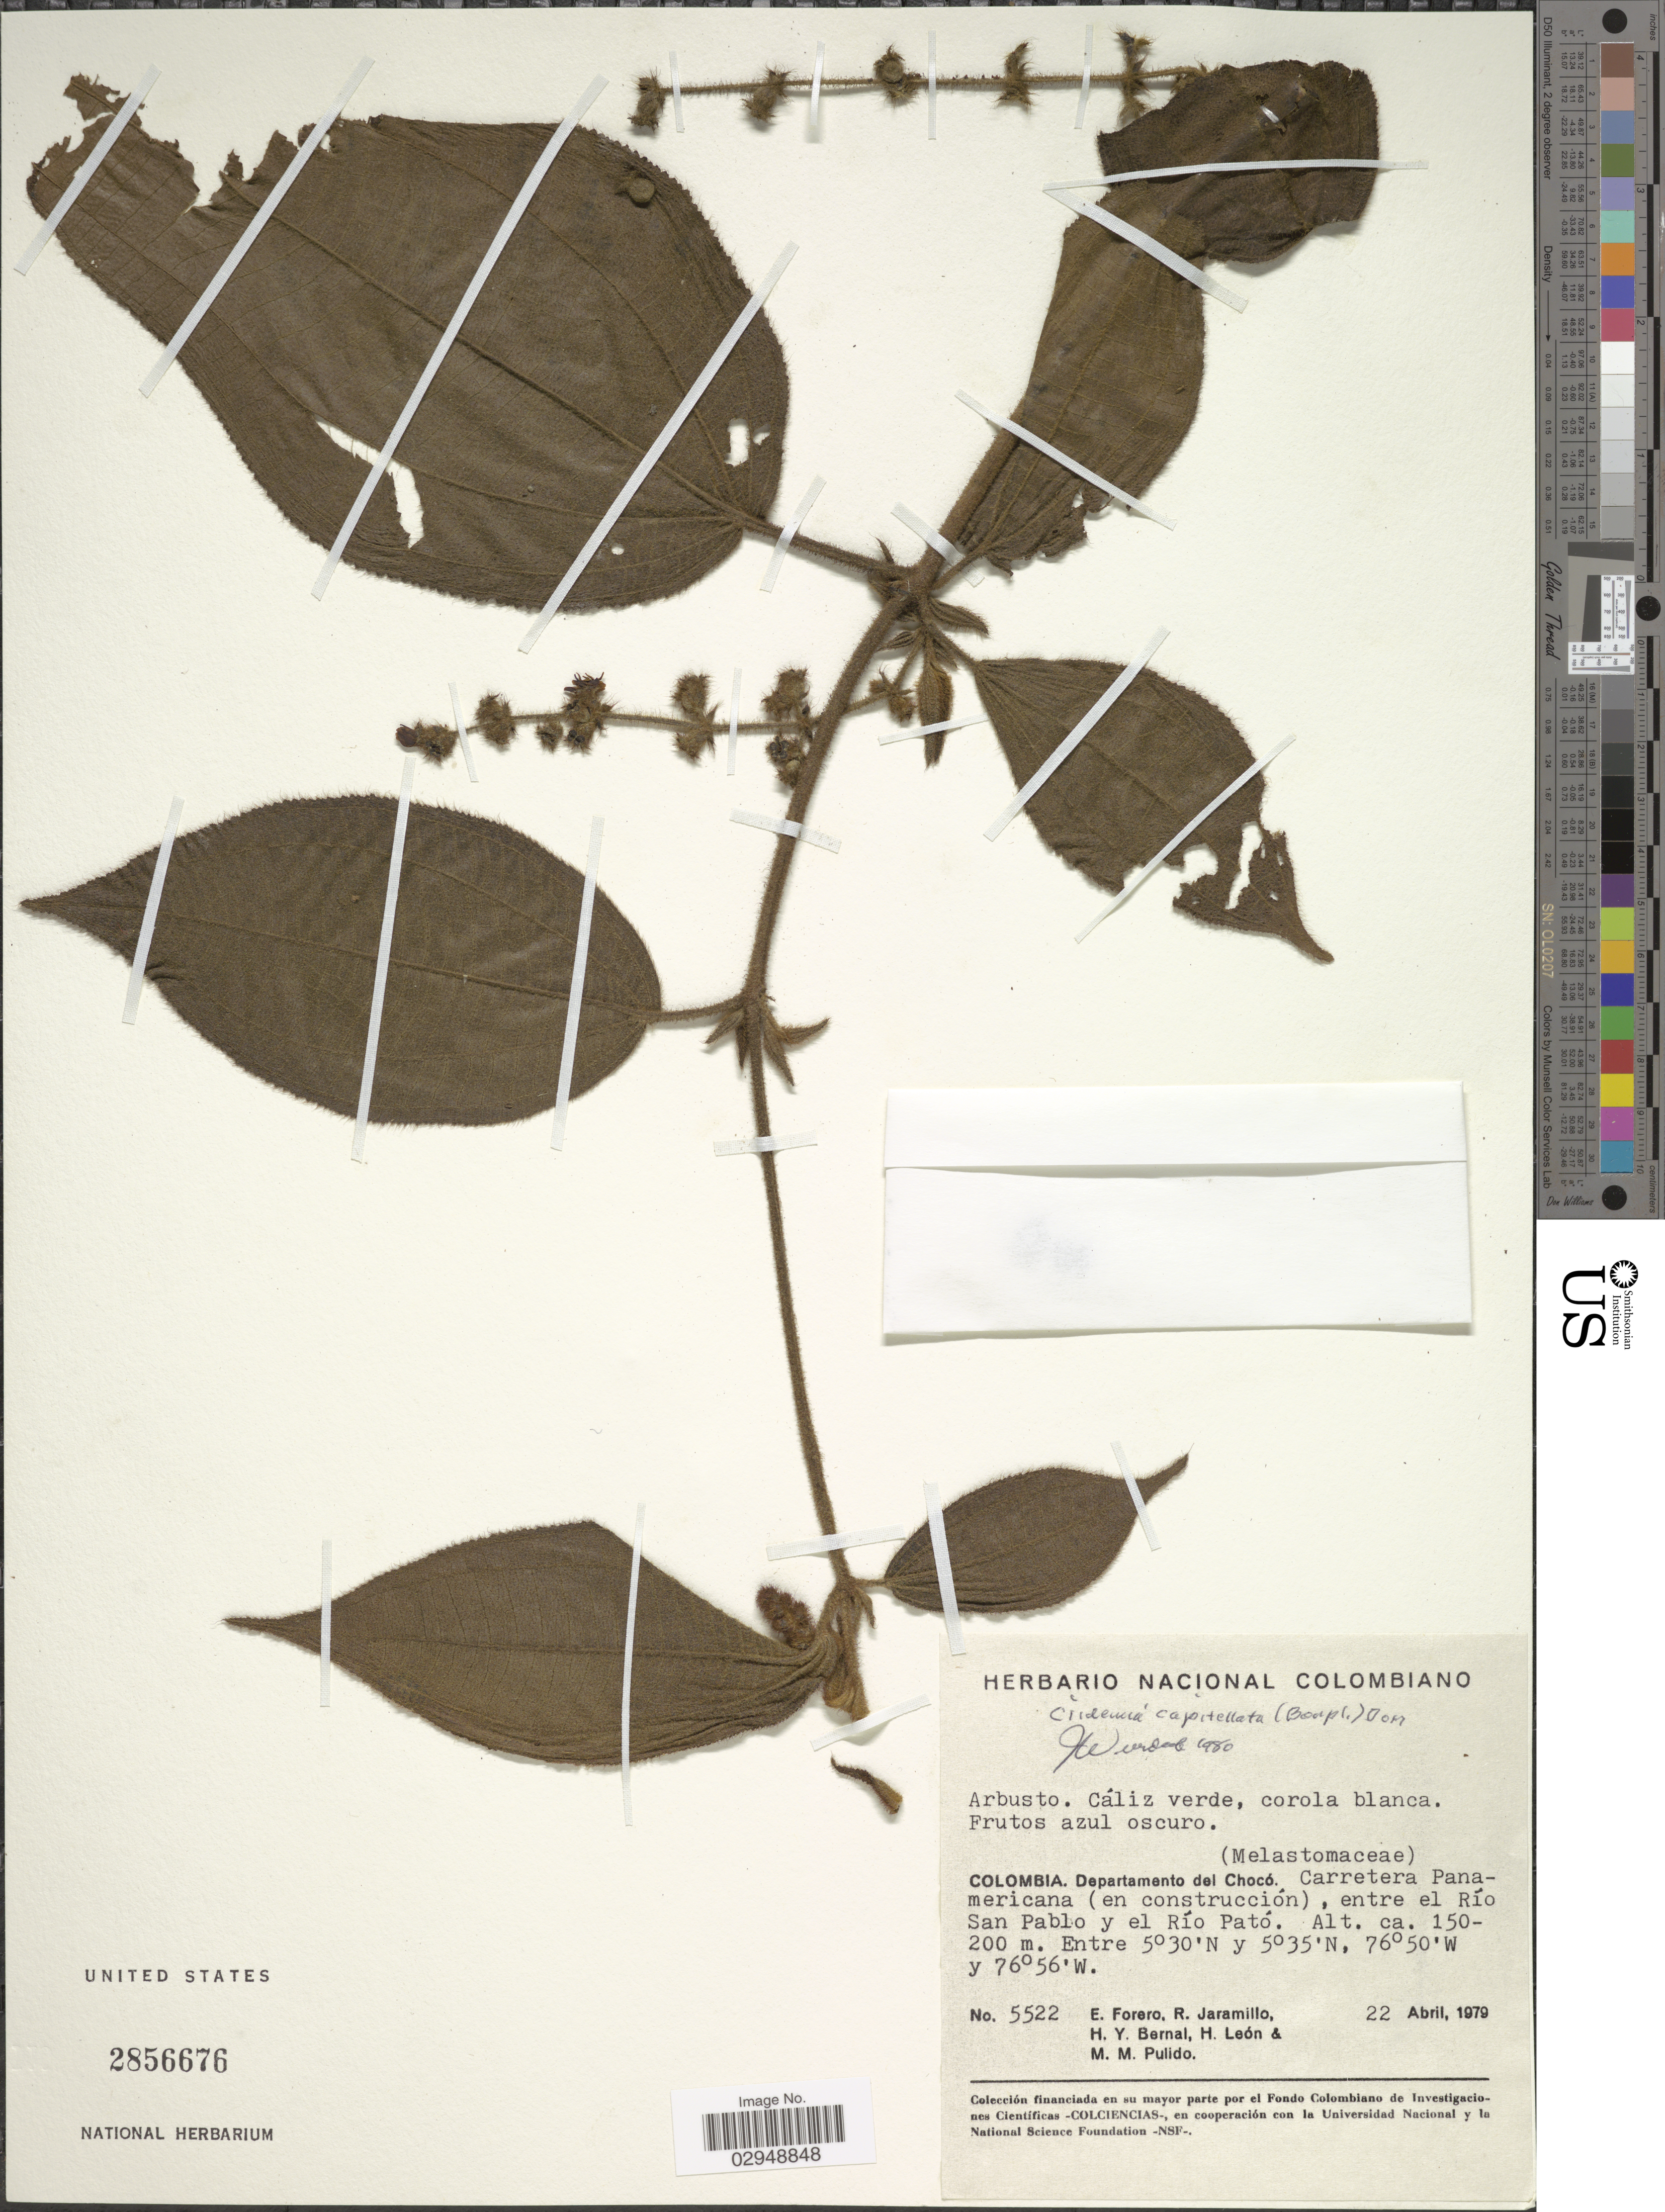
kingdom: Plantae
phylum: Tracheophyta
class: Magnoliopsida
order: Myrtales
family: Melastomataceae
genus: Clidemia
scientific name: Clidemia capitellata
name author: (Bonpl.) D. Don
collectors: E. Forero, R. Jaramillo, H. Y. Bernal, H. León & M. Pulido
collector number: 5522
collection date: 1979-04-22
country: Colombia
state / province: Chocó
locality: Departamento del Chocó. Carretera Panamericana (en construcción), entre el Río San Pablo y el Río Pató.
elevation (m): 150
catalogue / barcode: US 2856676